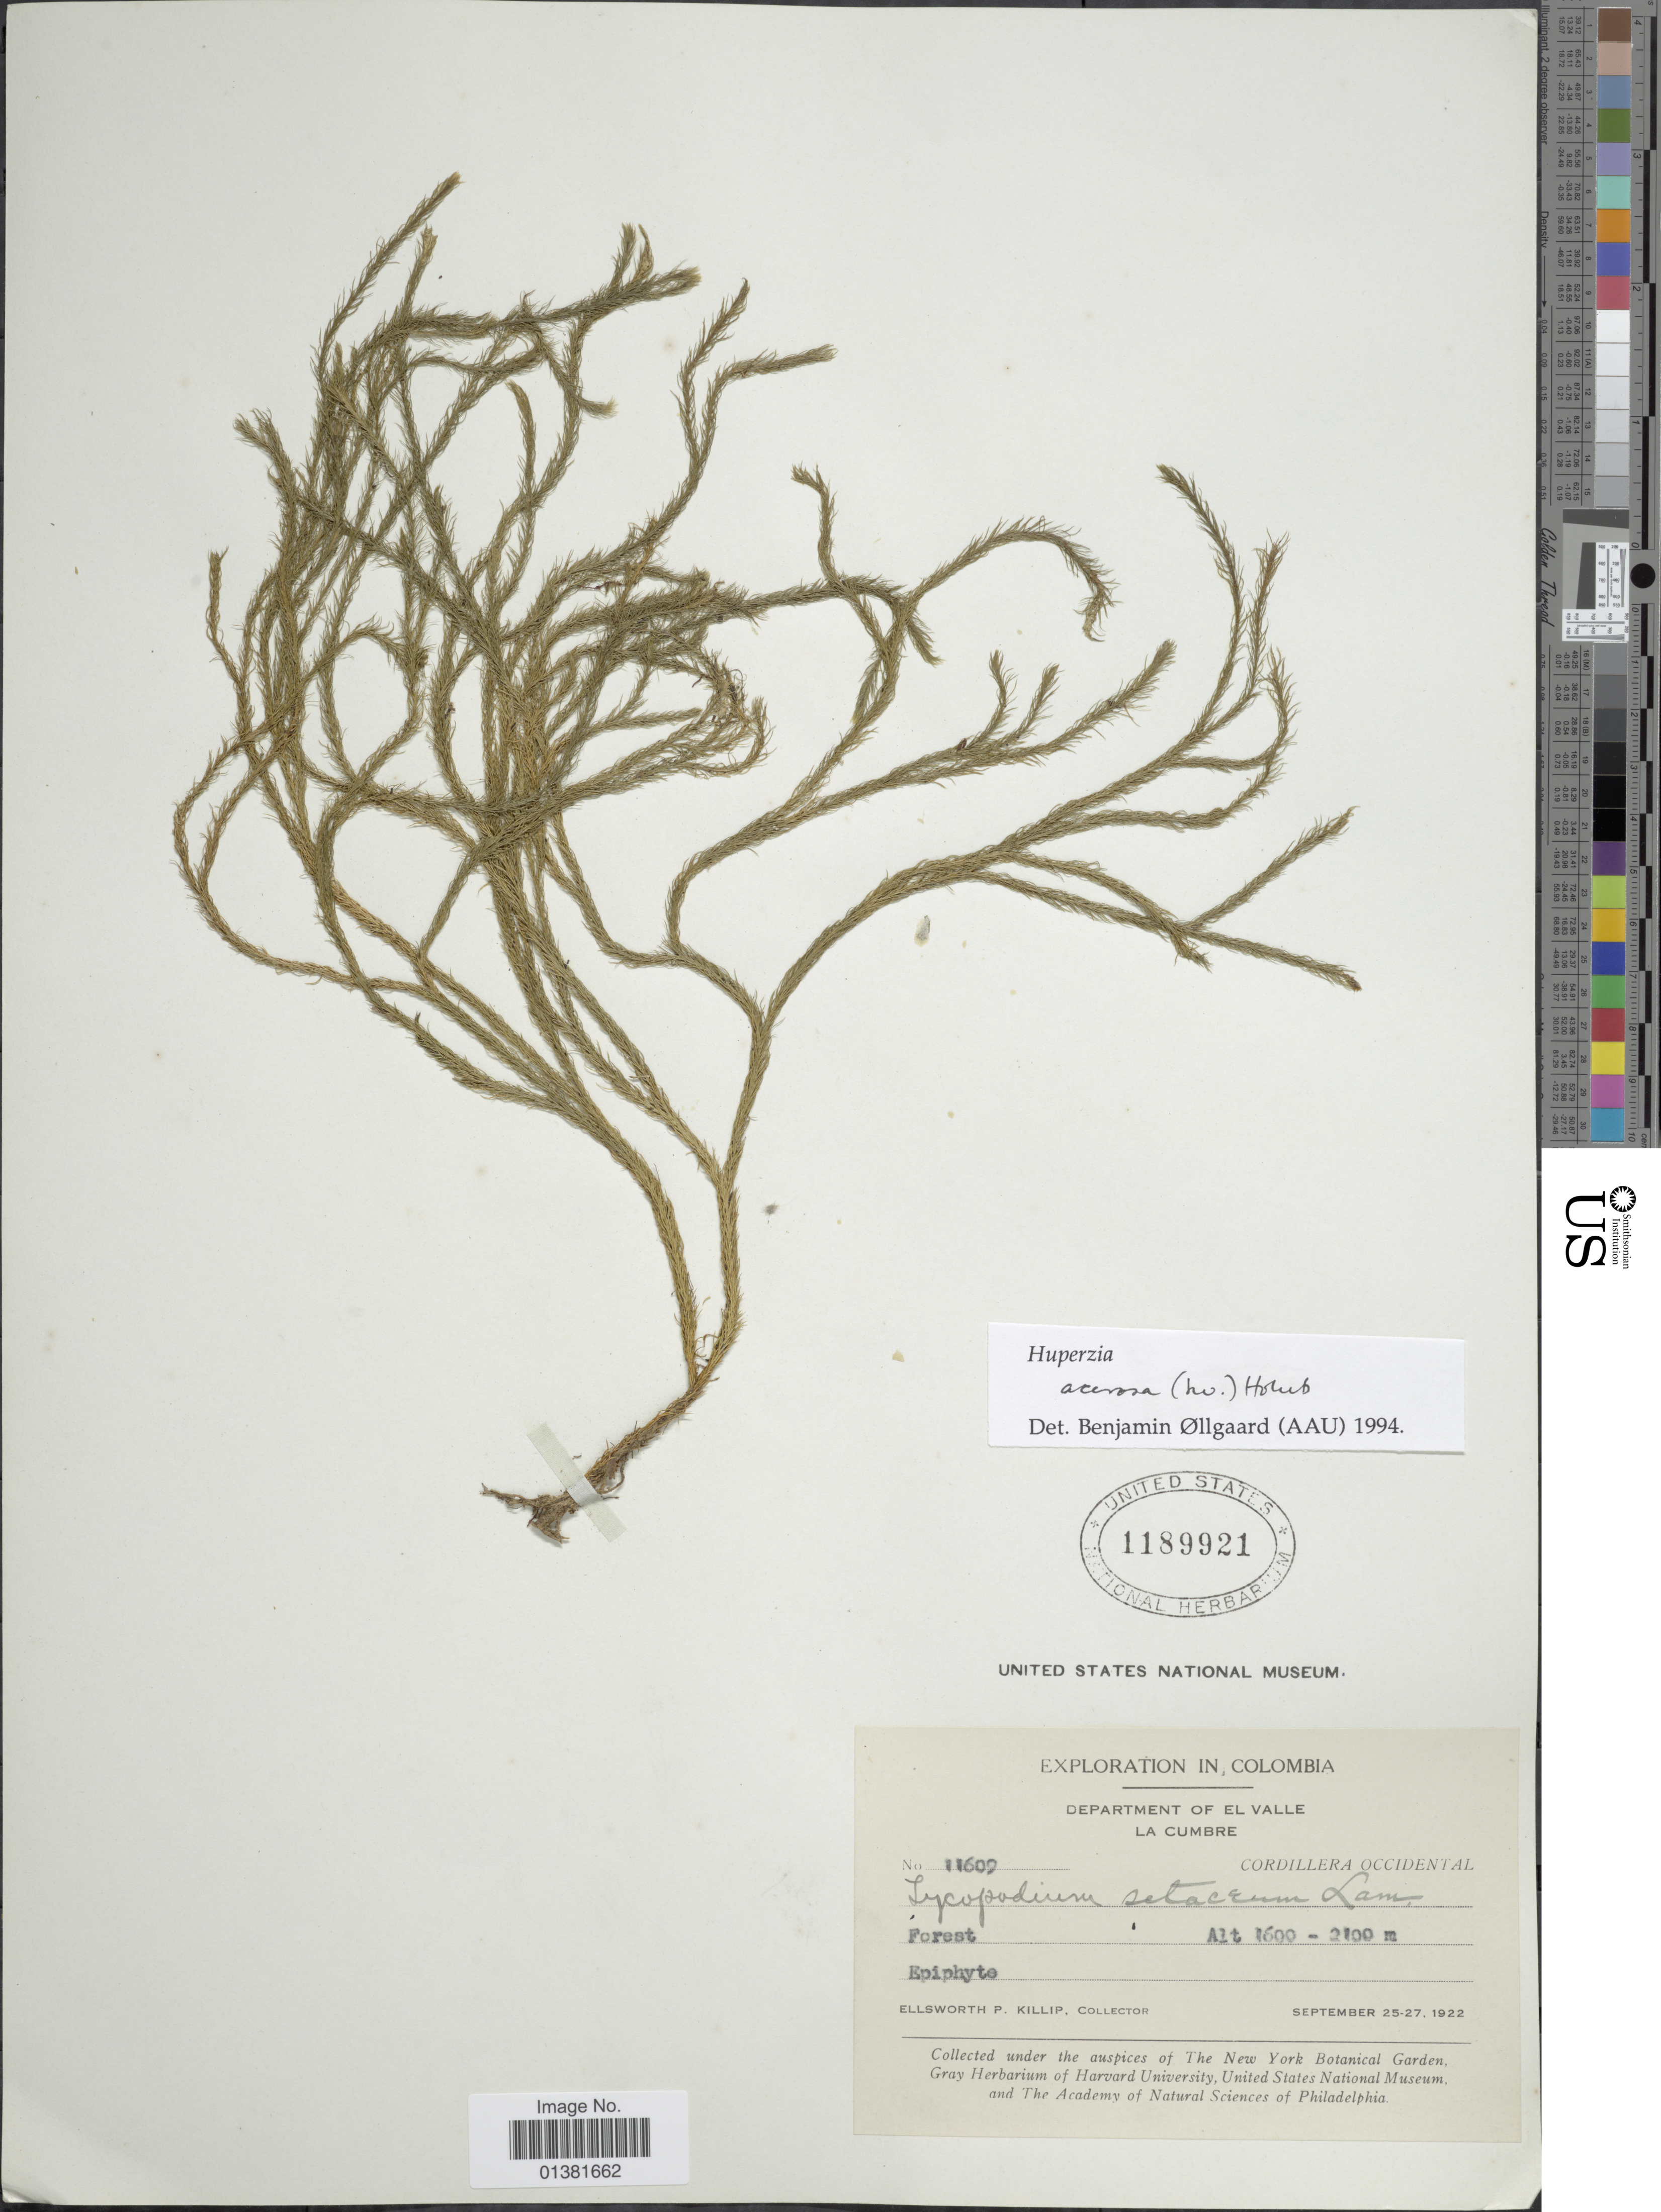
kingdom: Plantae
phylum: Tracheophyta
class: Lycopodiopsida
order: Lycopodiales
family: Lycopodiaceae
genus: Phlegmariurus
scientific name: Phlegmariurus acerosus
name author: (Sw.) B. Øllg.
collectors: E. P. Killip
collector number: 11609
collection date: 1922-09-25/1922-09-27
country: Colombia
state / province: Valle del Cauca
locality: La Cumbre, Cordillera Occidental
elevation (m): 1600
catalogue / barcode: US 1189921